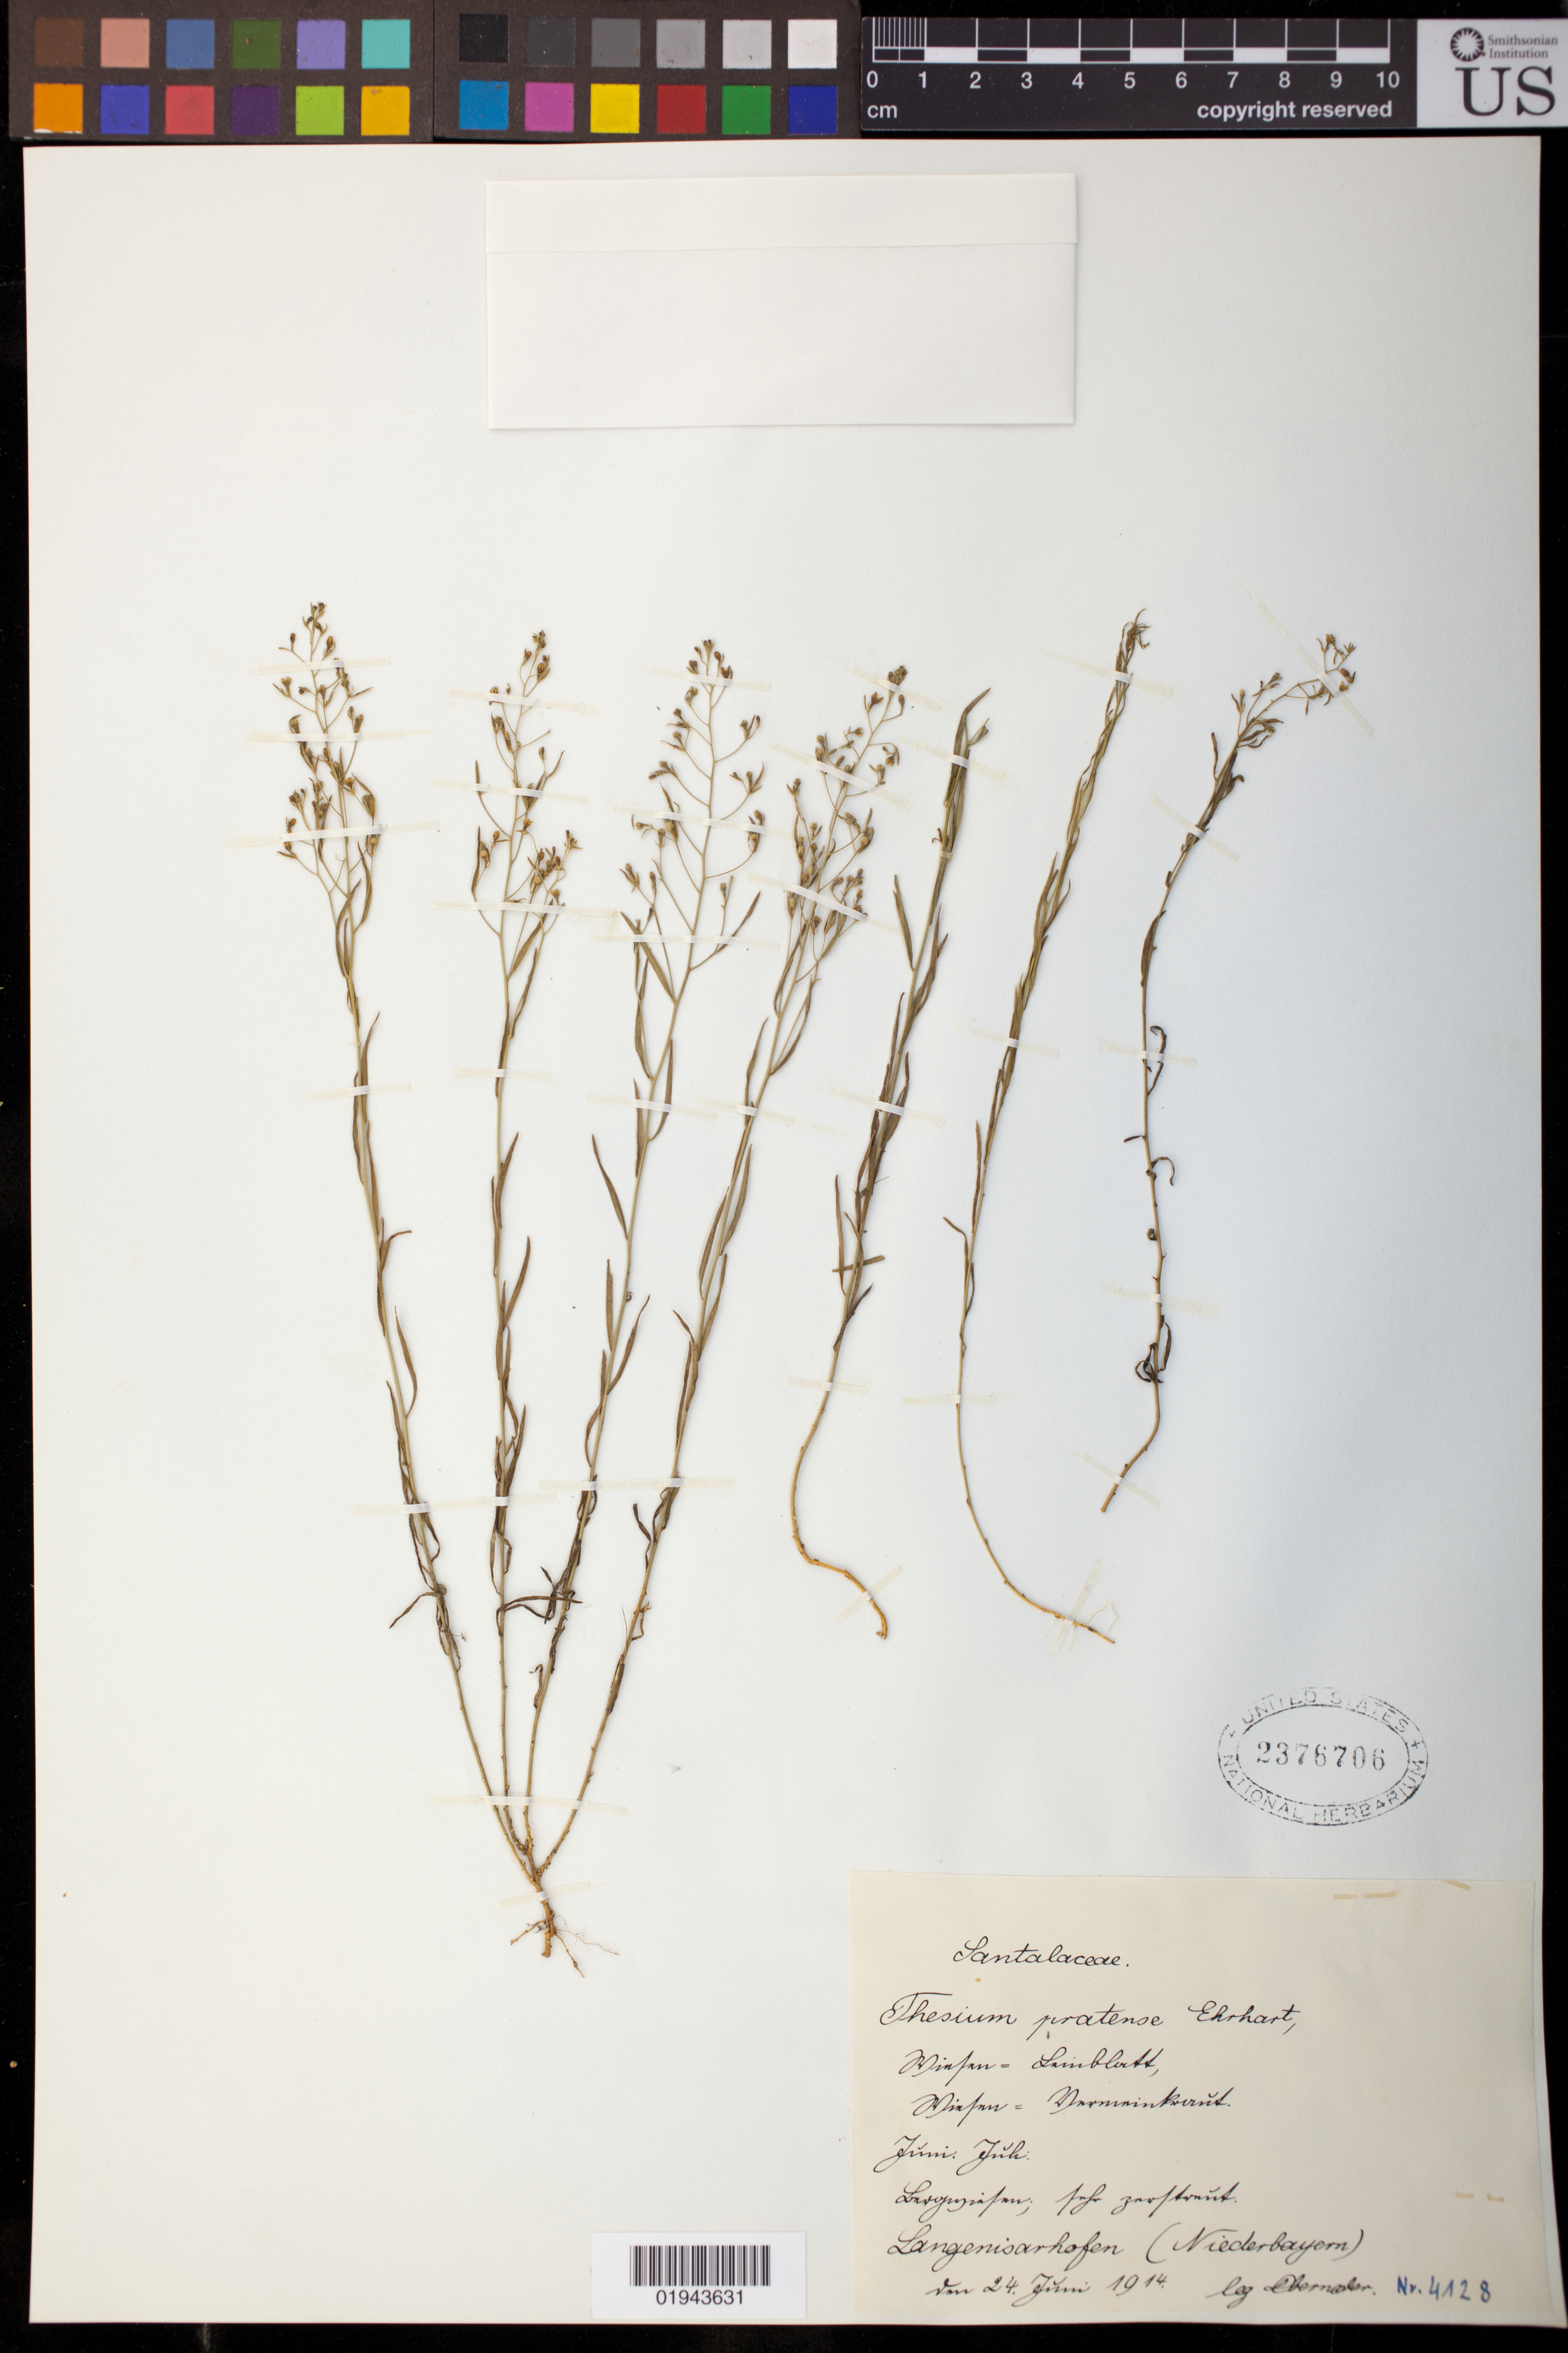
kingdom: Plantae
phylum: Tracheophyta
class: Magnoliopsida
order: Santalales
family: Thesiaceae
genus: Thesium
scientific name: Thesium pratense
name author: Ehrh. ex Schrad.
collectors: L. Oberneder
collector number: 4128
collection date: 1914-06-24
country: Germany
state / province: Bayern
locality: Langenisarhofen, (Niederbayern)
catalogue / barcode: US 2376706